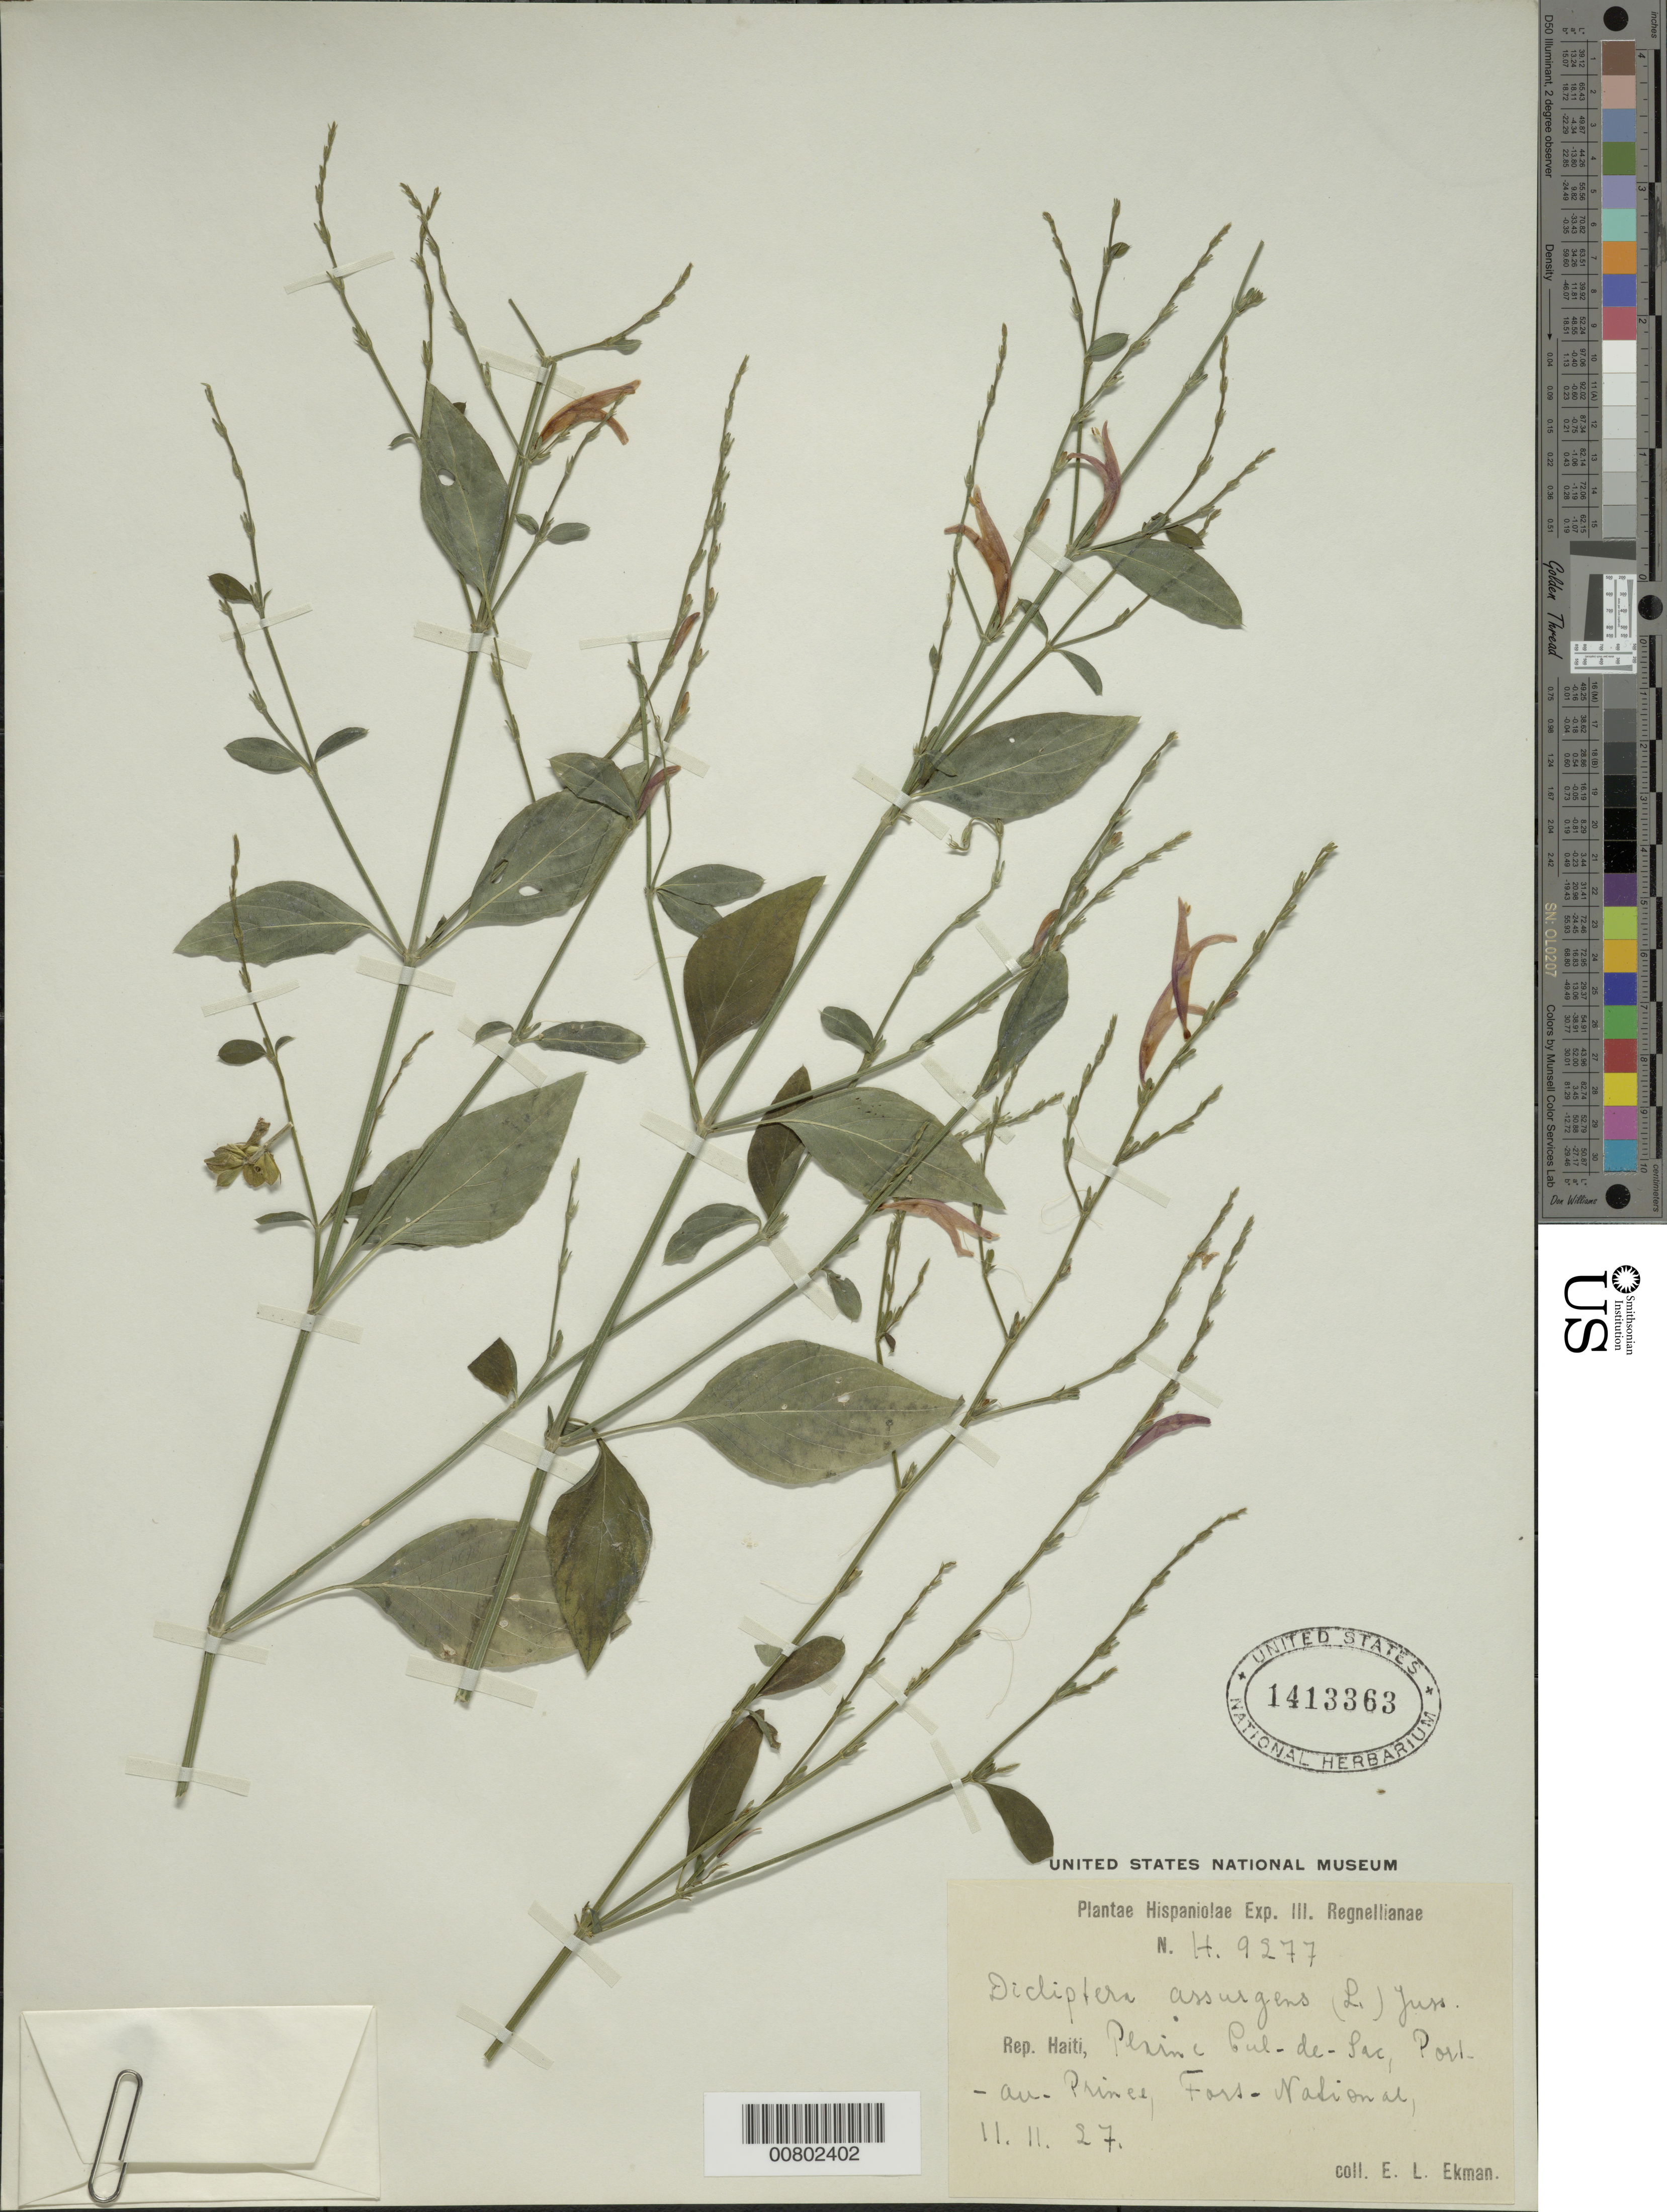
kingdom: Plantae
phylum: Tracheophyta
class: Magnoliopsida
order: Lamiales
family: Acanthaceae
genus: Dicliptera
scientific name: Dicliptera sexangularis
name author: (L.) Juss.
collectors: E. L. Ekman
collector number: H 9277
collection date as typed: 11 Sep 1927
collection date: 1927-09-11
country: Haiti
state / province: Ouest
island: Hispaniola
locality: Plaine Cul-de-Sac, Port-au-Prince, Fort-National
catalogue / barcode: US 1413363